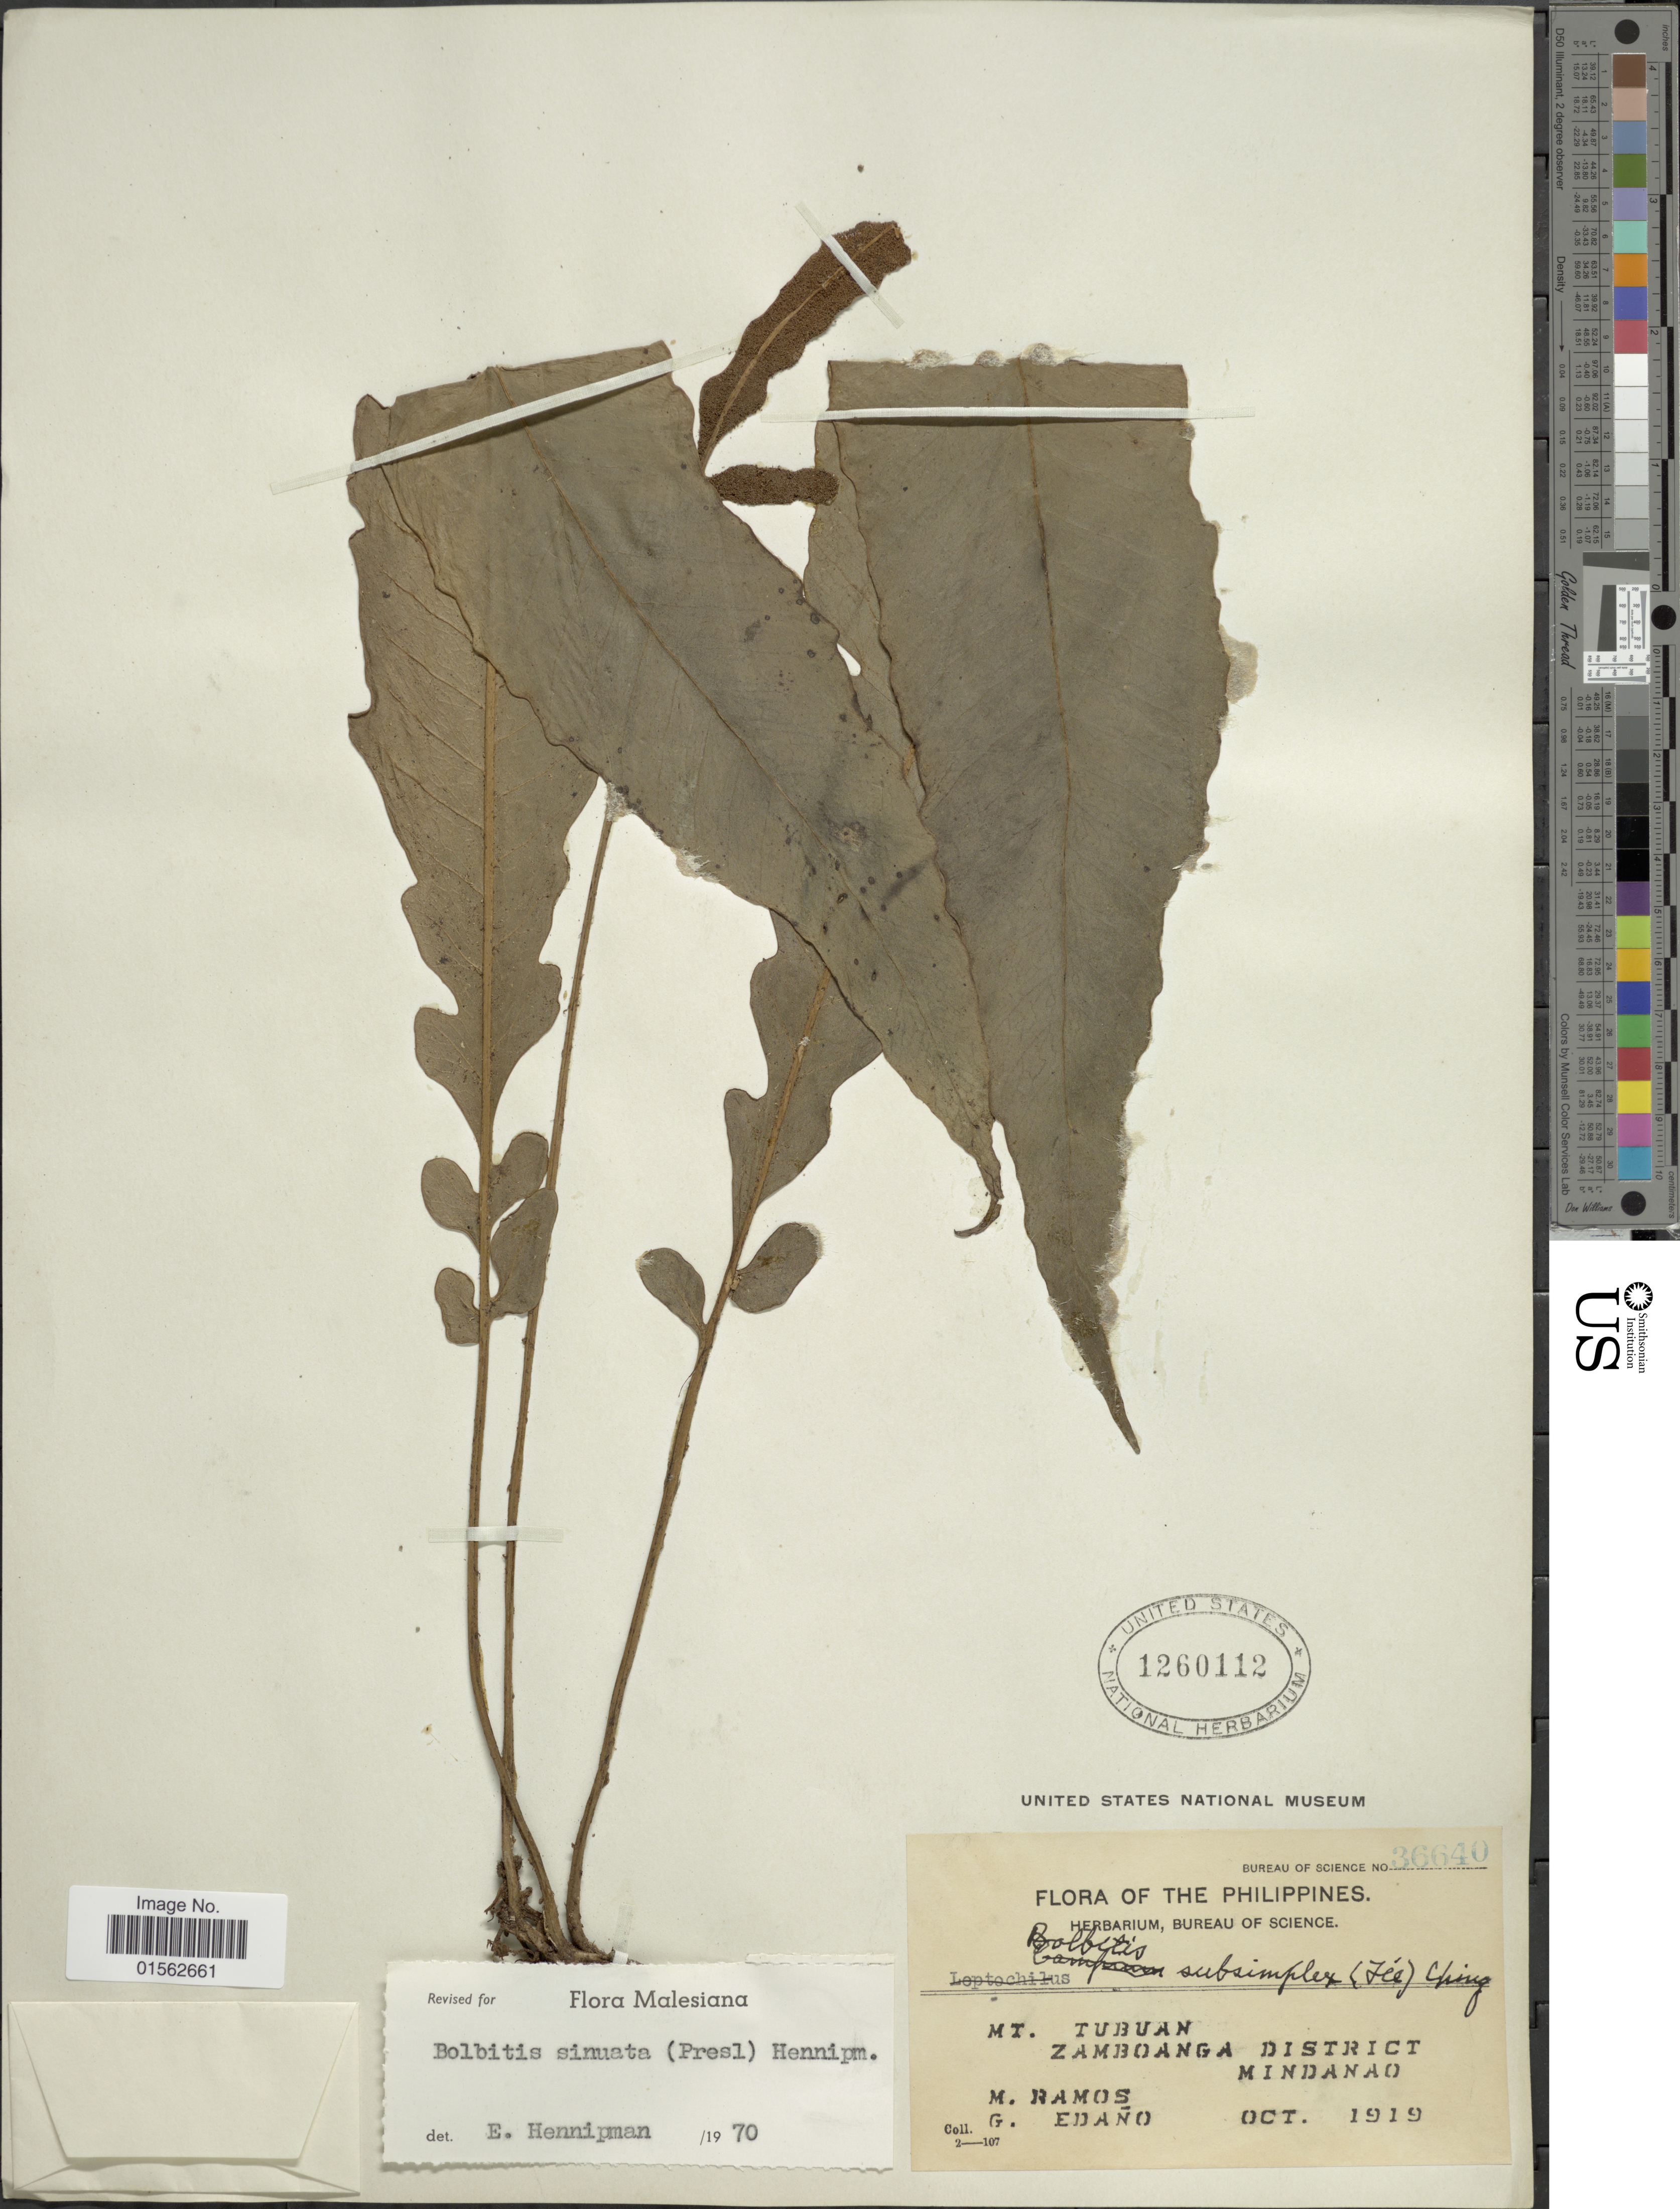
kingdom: Plantae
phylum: Tracheophyta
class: Polypodiopsida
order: Polypodiales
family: Dryopteridaceae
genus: Bolbitis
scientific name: Bolbitis sinuata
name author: (C. Presl) Hennipman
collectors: M. Ramos & G. Edaño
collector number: Bureau of Science 36640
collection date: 1919-10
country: Philippines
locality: Philippines, Mt. Tubuan, Zamboanga District Mindanao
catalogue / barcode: US 260112